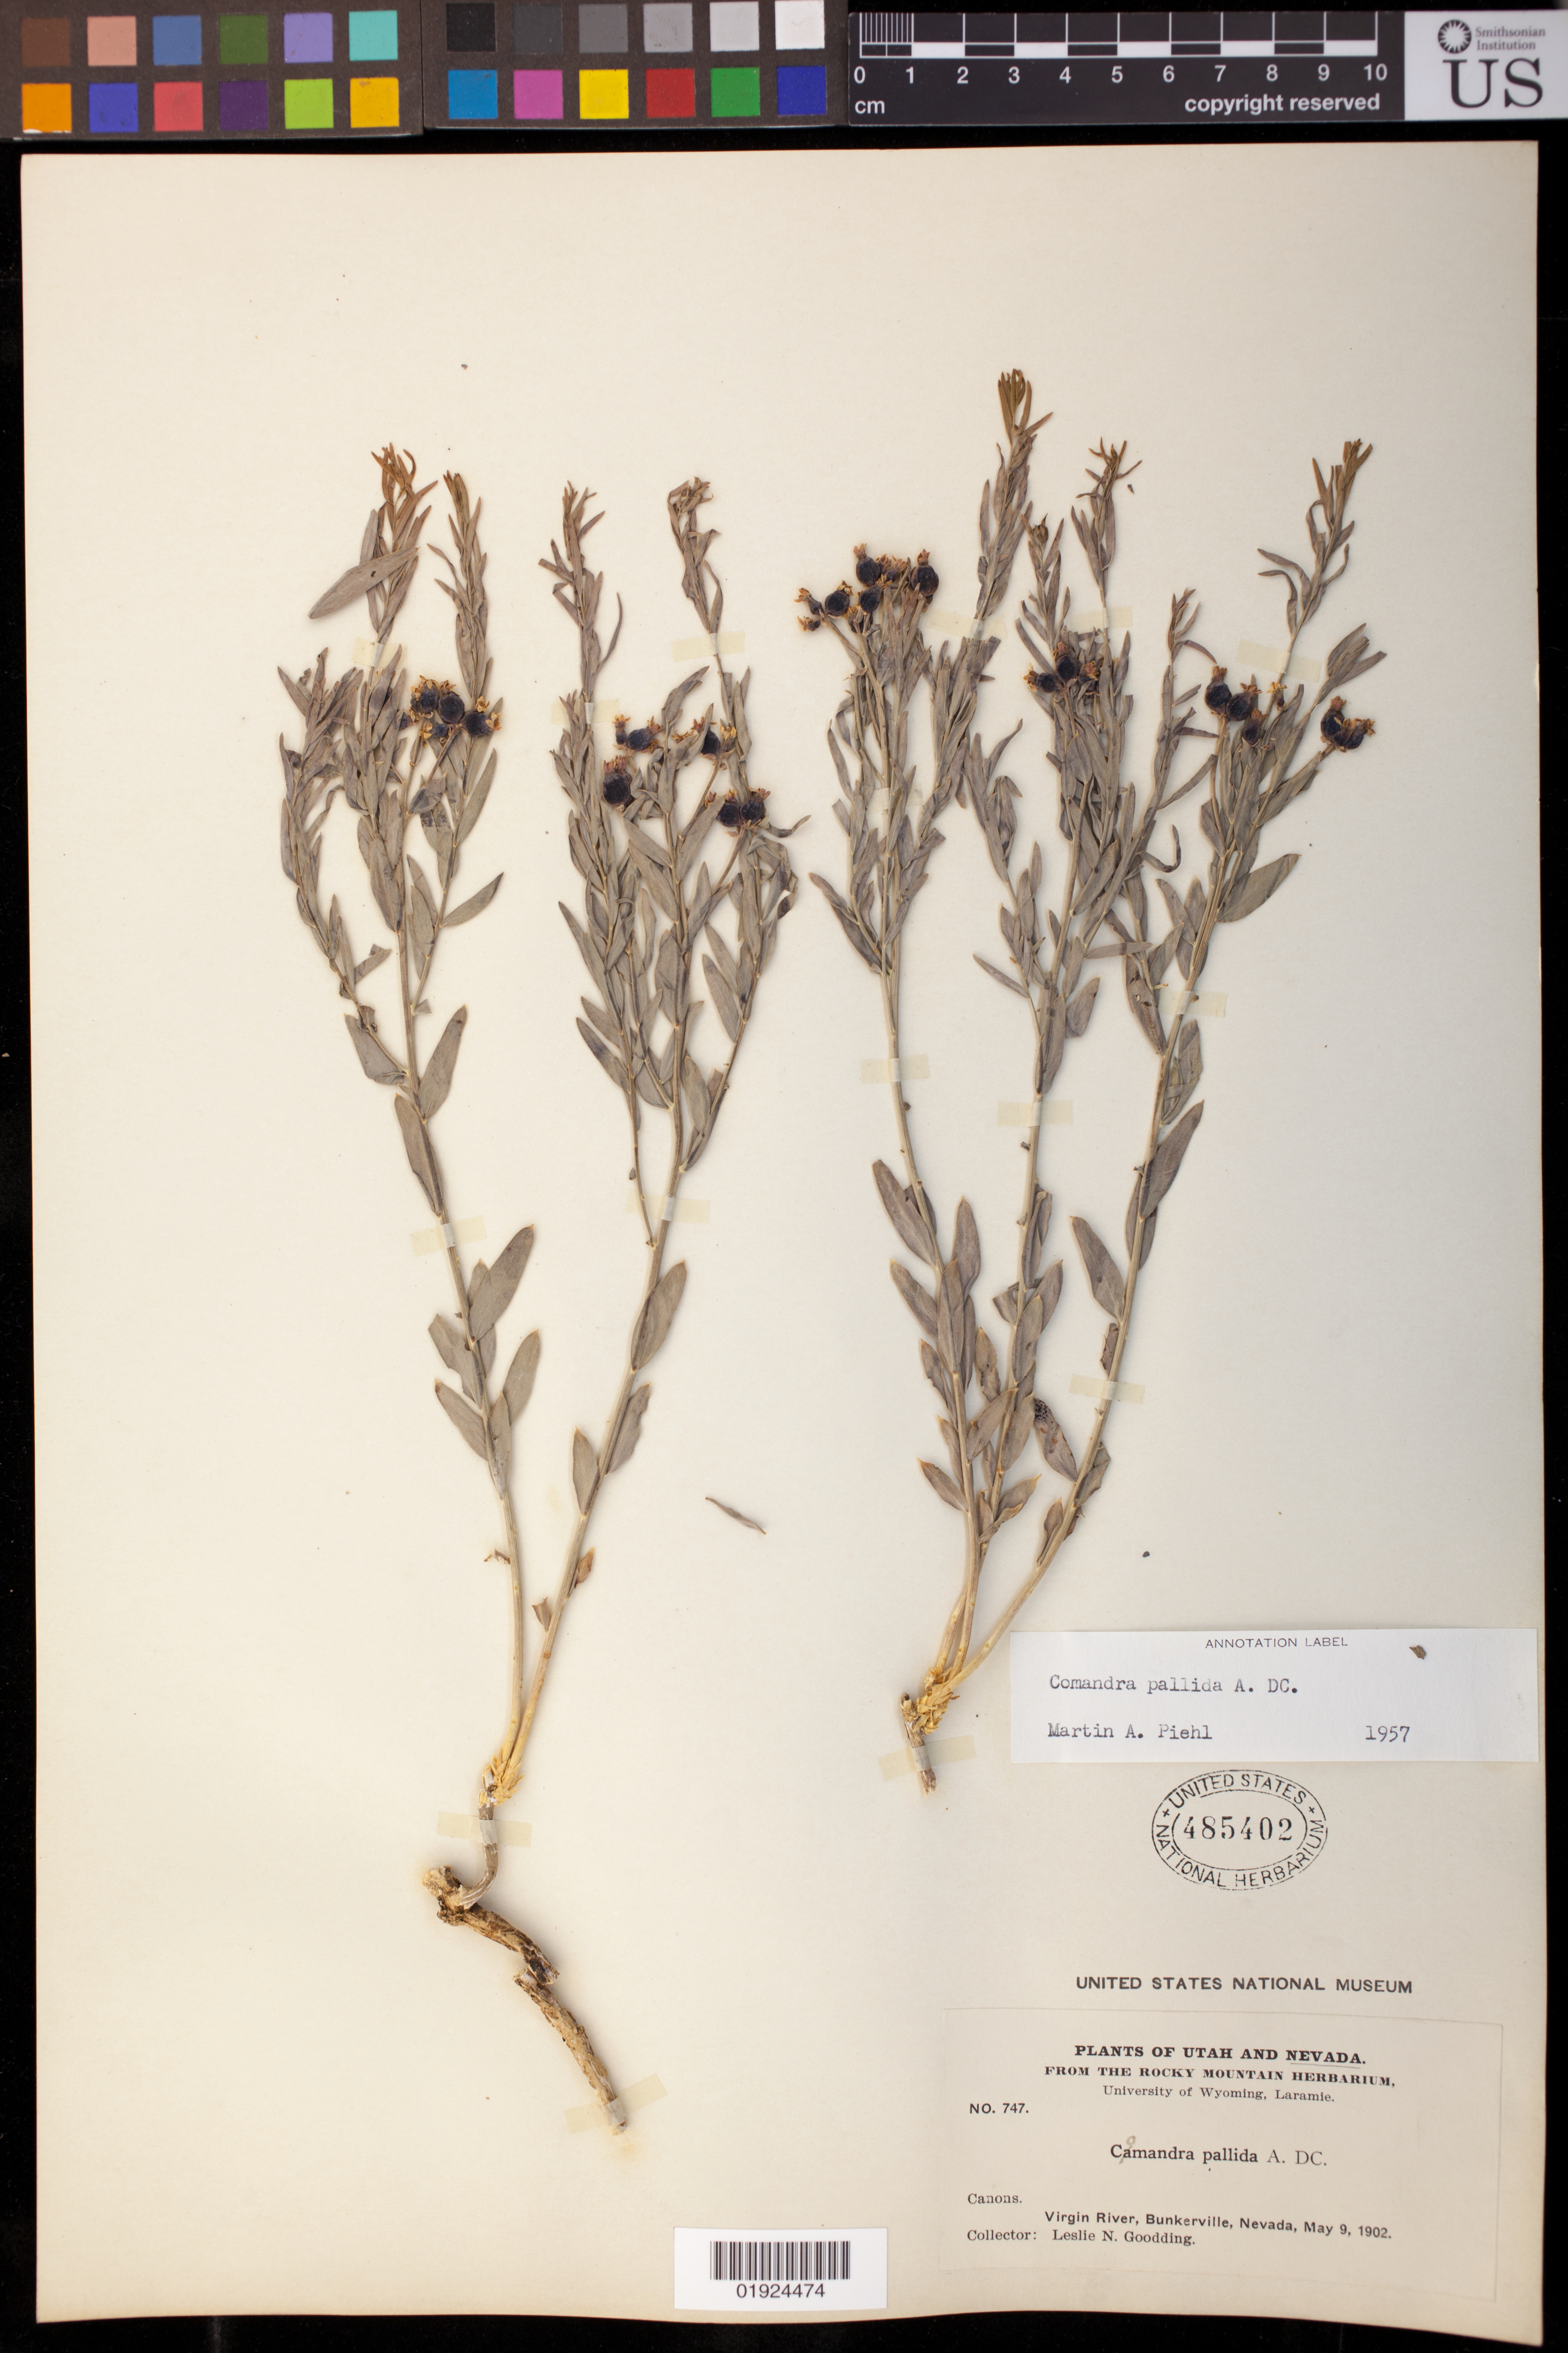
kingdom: Plantae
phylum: Tracheophyta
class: Magnoliopsida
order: Santalales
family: Comandraceae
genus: Comandra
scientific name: Comandra pallida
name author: A. DC.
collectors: L. N. Goodding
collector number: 747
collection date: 1902-05-09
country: United States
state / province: Nevada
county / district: Clark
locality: Virgin River, Bunkerville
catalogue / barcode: US 485402